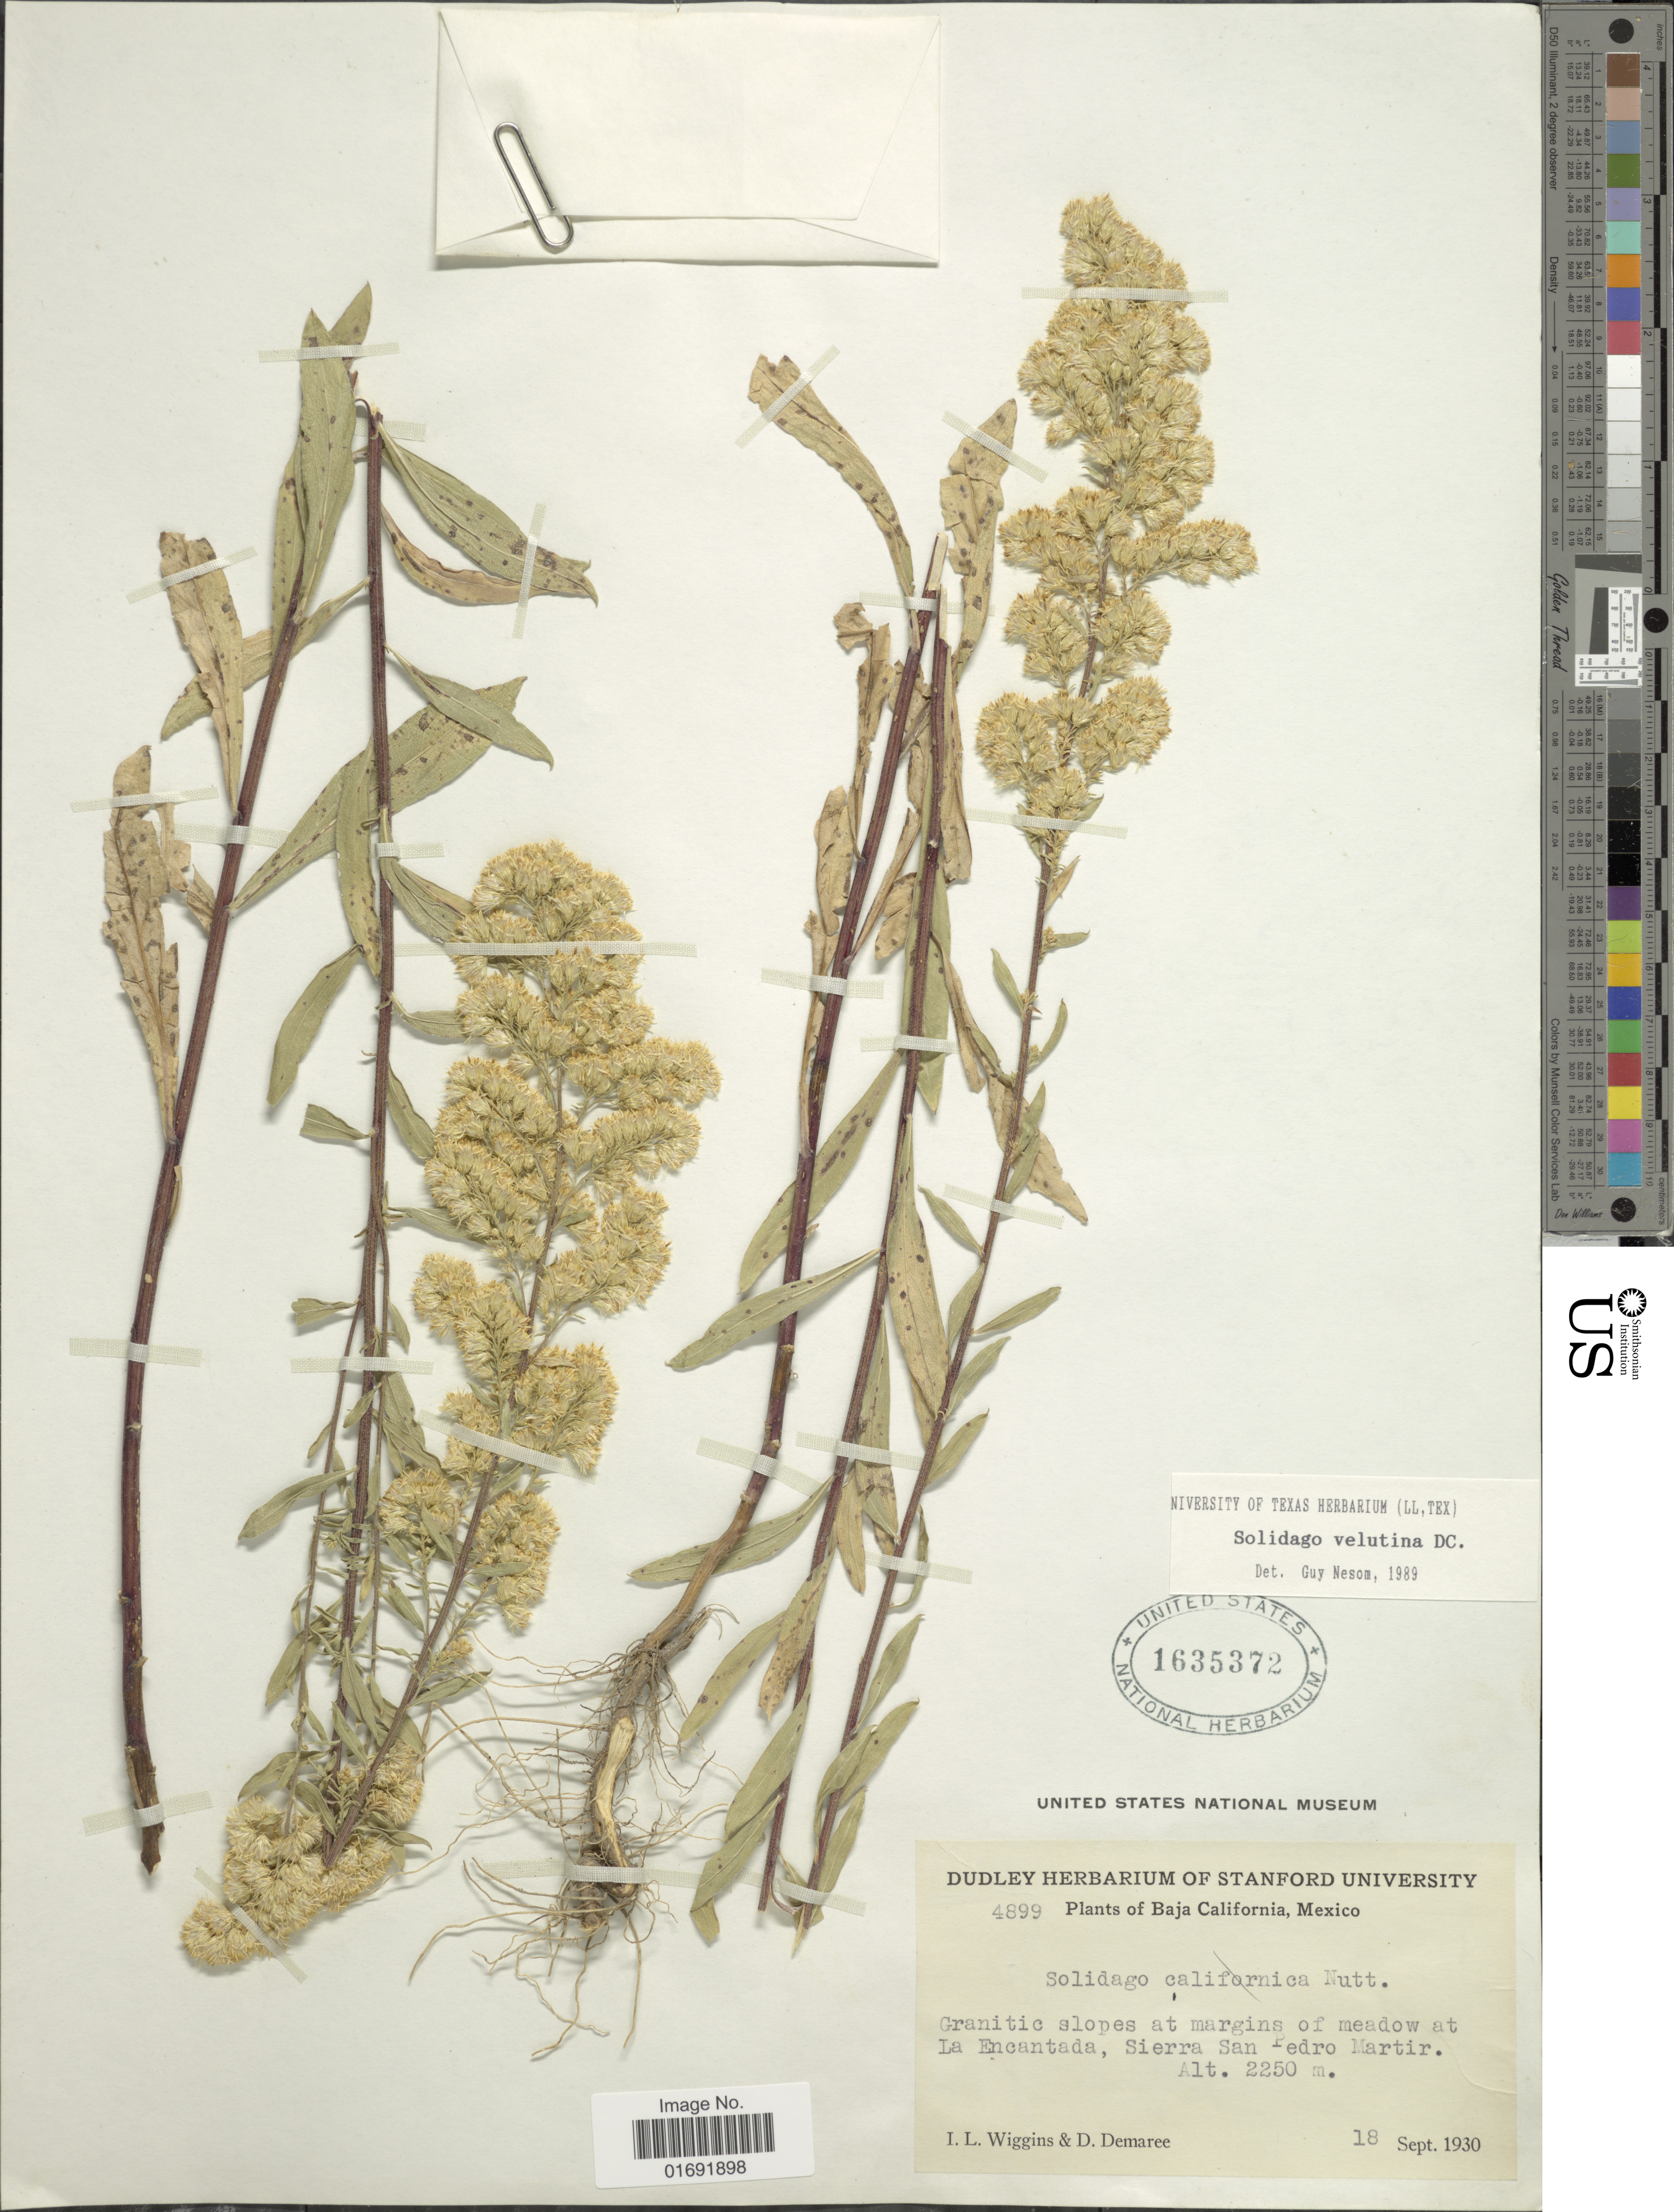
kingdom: Plantae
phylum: Tracheophyta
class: Magnoliopsida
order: Asterales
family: Asteraceae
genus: Solidago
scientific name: Solidago velutina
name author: DC.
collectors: I. L. Wiggins & D. Demaree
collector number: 4899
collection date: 1930-09-18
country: Mexico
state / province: Baja California Sur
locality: At La Encantada, Sierra San Pedro Martir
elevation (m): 2250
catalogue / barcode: US 1635372